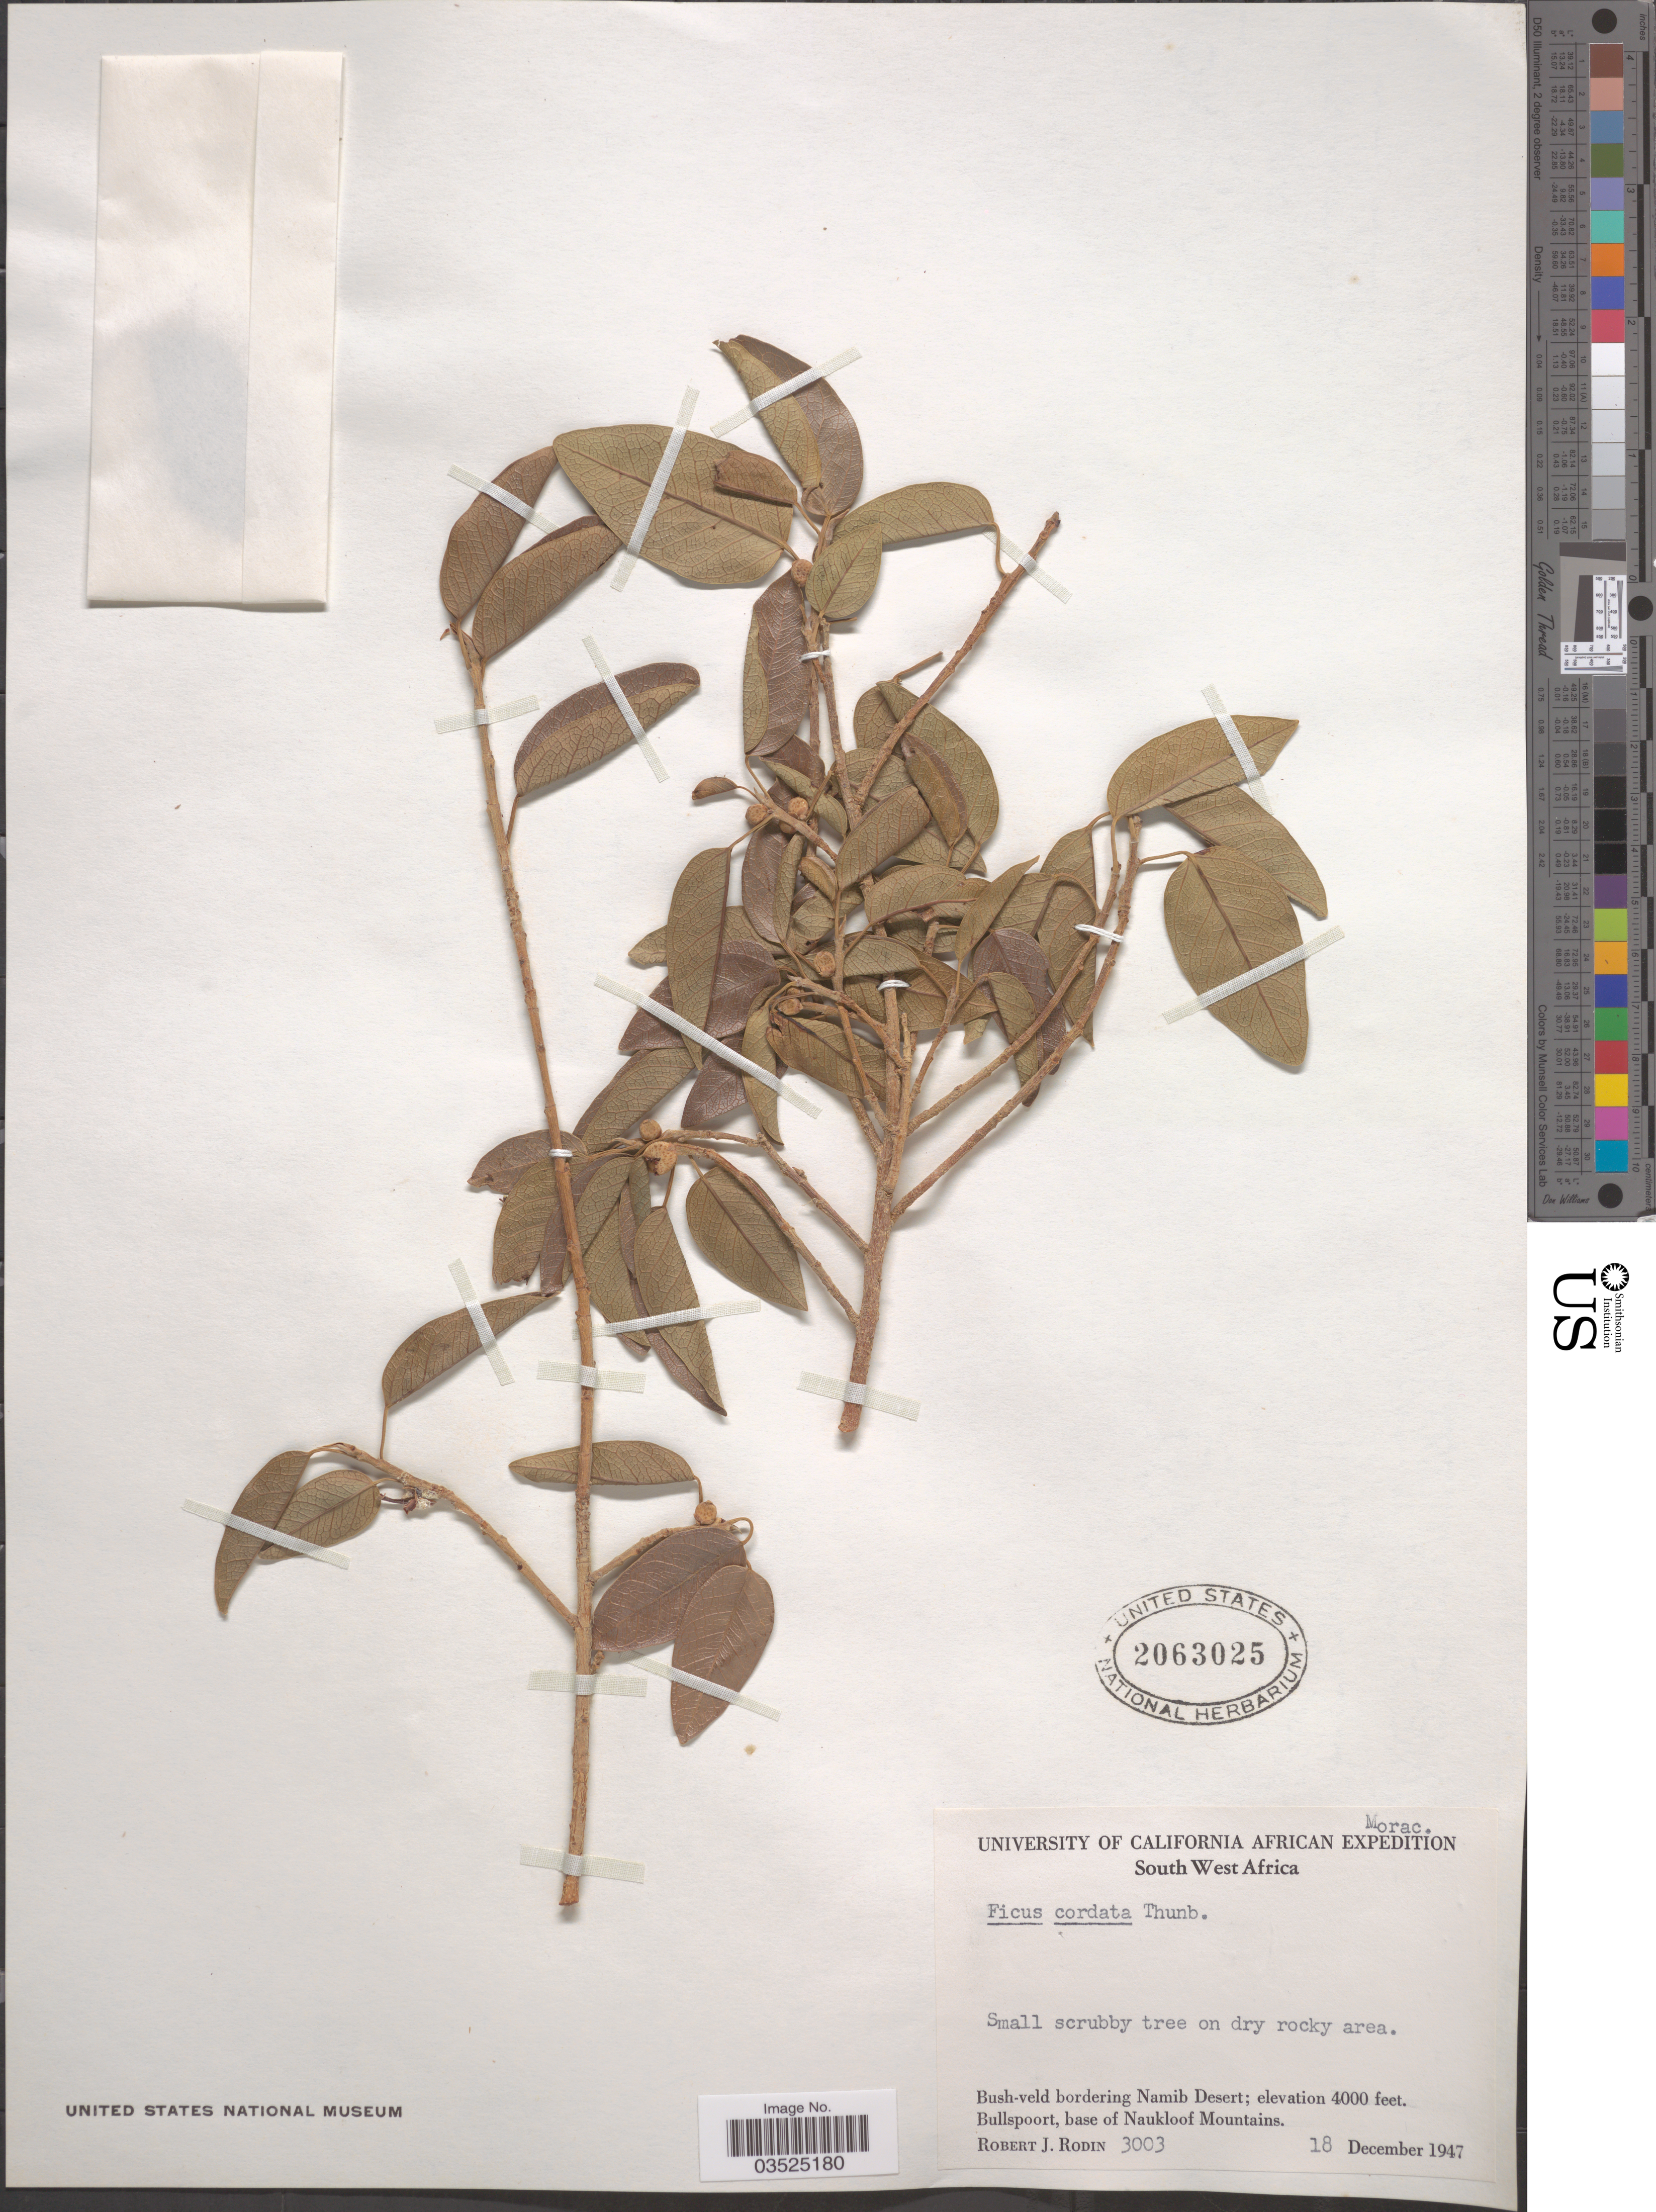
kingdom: Plantae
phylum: Tracheophyta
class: Magnoliopsida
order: Rosales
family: Moraceae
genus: Ficus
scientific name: Ficus cordata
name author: Thunb.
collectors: R. J. Rodin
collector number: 3003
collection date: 1947-12-18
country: Namibia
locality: South West Africa. Bush-veld bordering Namib Desert. Bullspoort, base of Naukloof Mountains.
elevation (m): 1219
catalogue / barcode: US 2063025